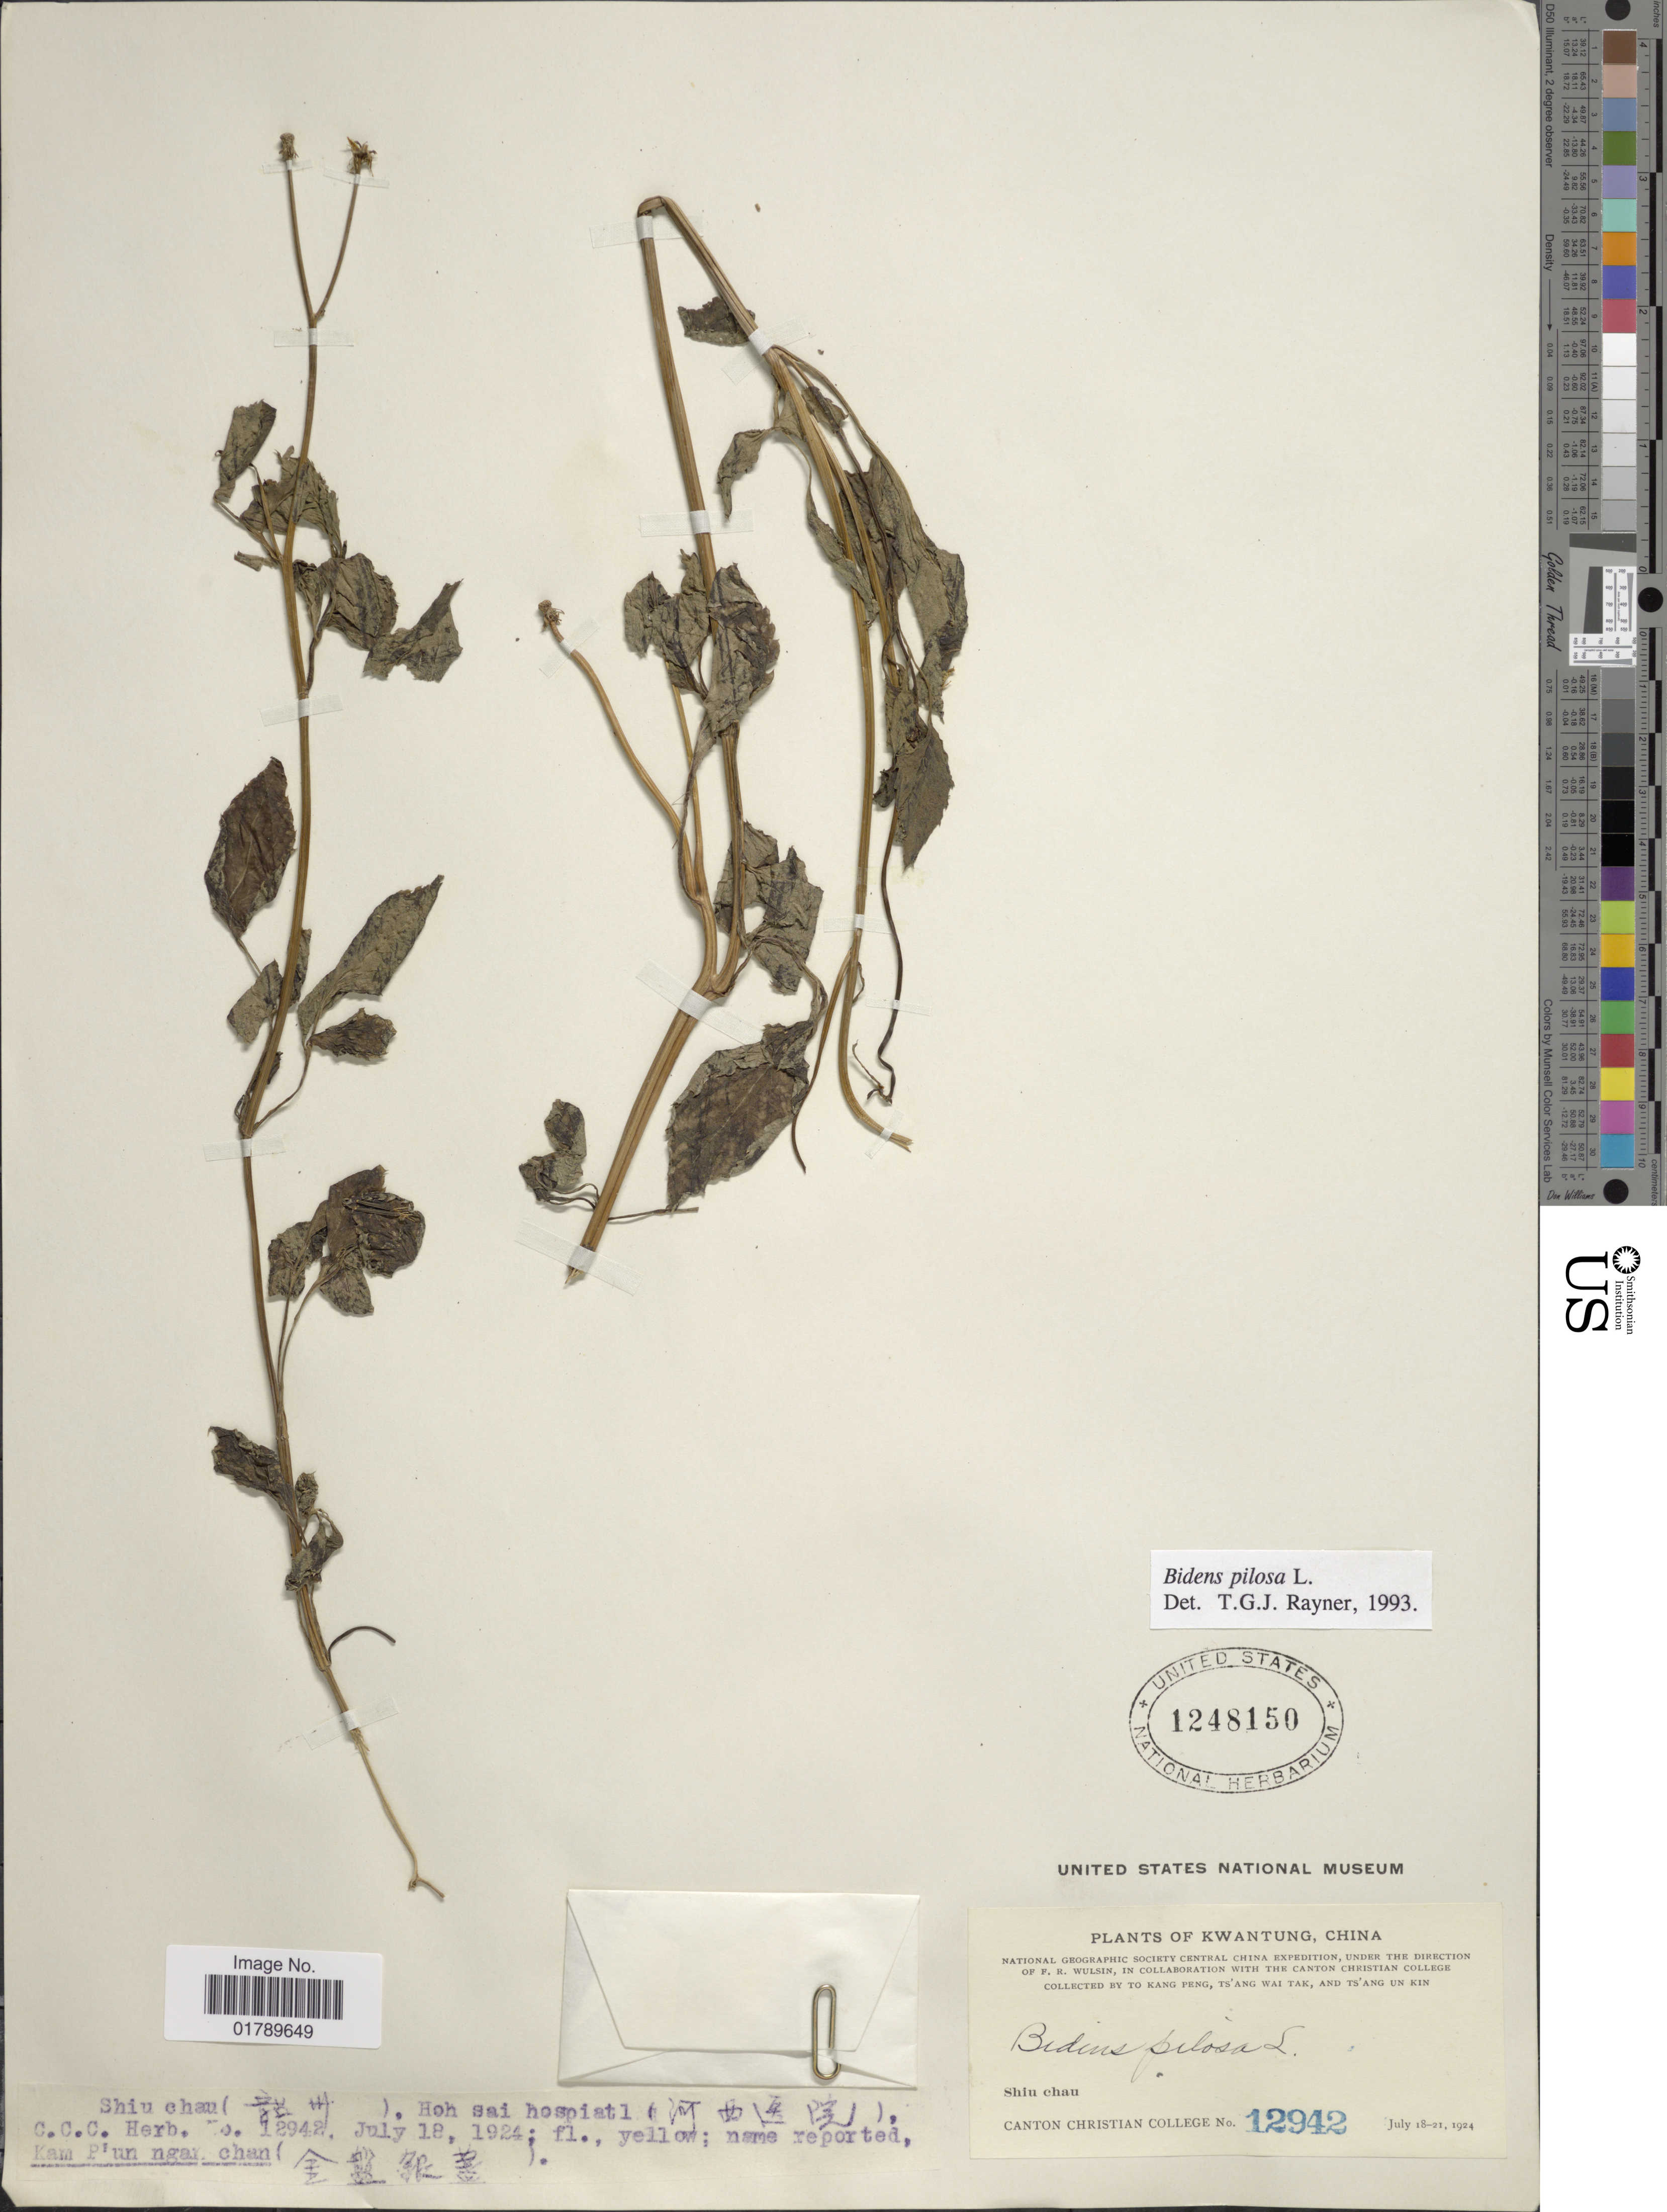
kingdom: Plantae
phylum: Tracheophyta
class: Magnoliopsida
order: Asterales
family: Asteraceae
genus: Bidens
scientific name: Bidens pilosa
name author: L.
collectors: Canton Christian College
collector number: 12942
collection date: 1924-07-18/1924-07-21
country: China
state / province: Guangdong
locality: Kwangtung, China. Shiu chau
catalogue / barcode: US 1248150